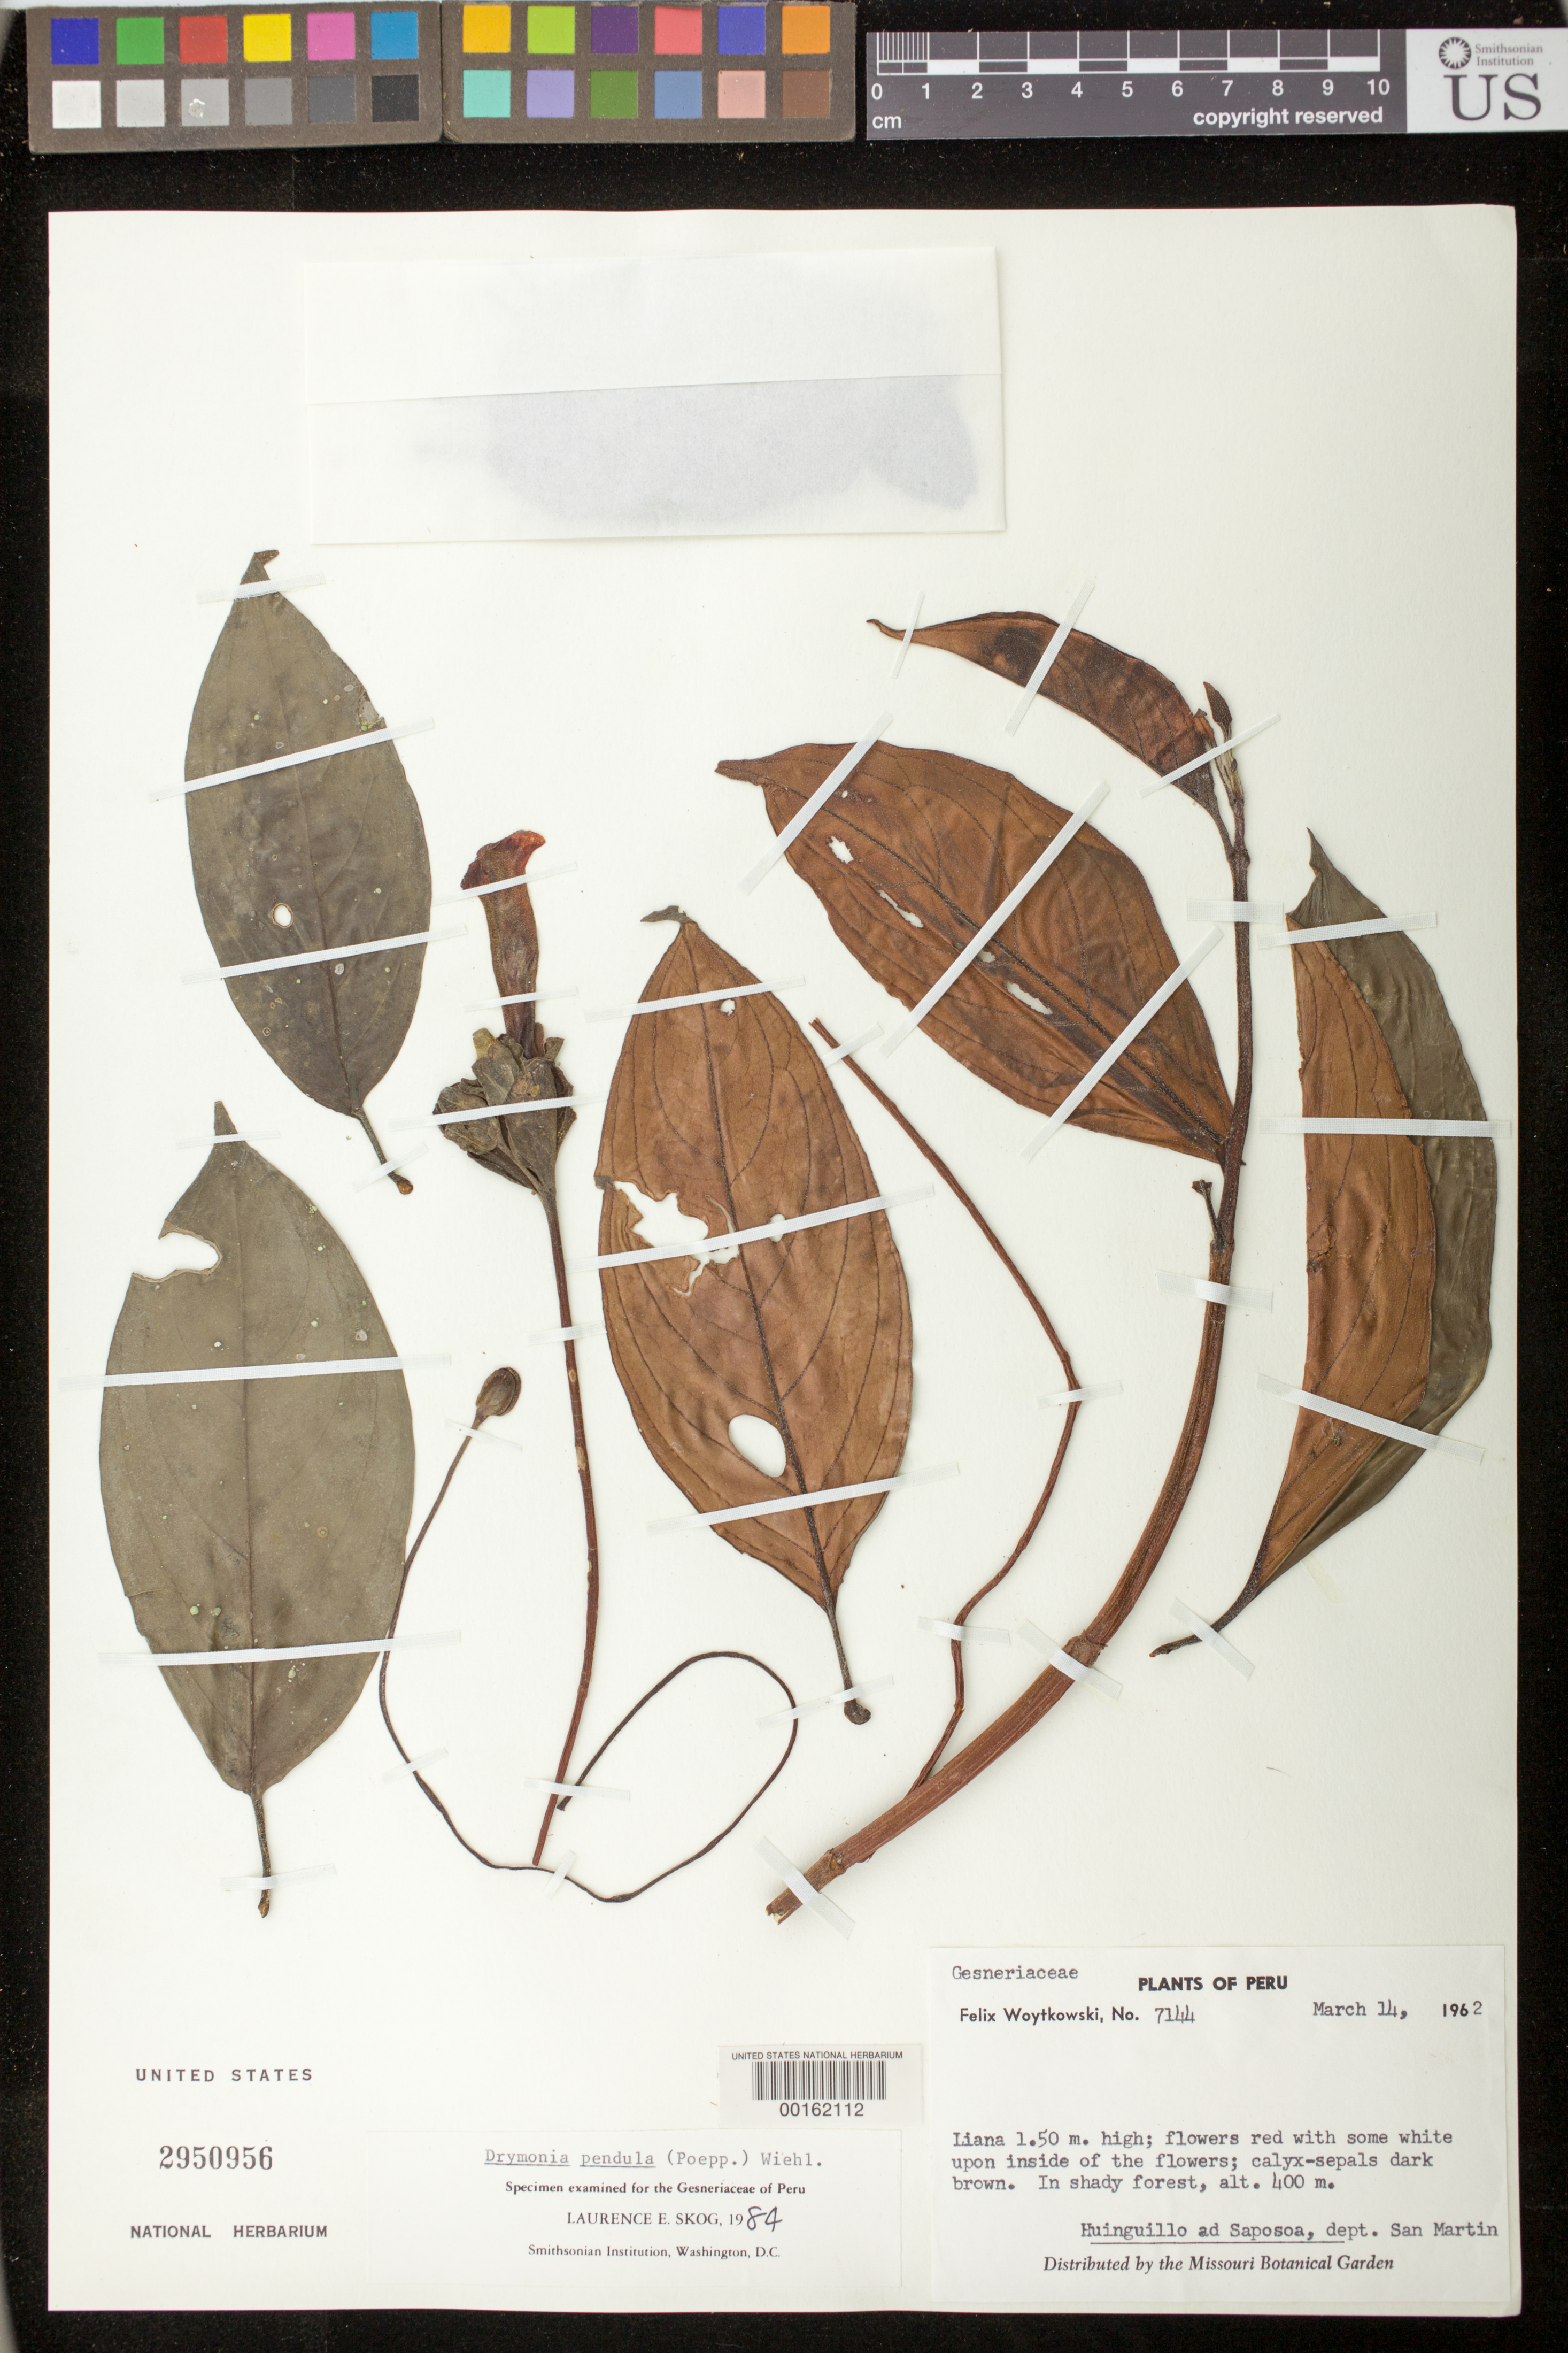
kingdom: Plantae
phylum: Tracheophyta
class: Magnoliopsida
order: Lamiales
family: Gesneriaceae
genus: Drymonia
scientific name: Drymonia pendula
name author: (Poepp.) Wiehler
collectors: F. Woytkowski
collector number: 7144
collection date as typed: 14 Mar 1962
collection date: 1962-03-14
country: Peru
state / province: San Martín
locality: Huinguillo ad Saposoa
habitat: In shady forest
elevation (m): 400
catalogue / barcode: US 2950956